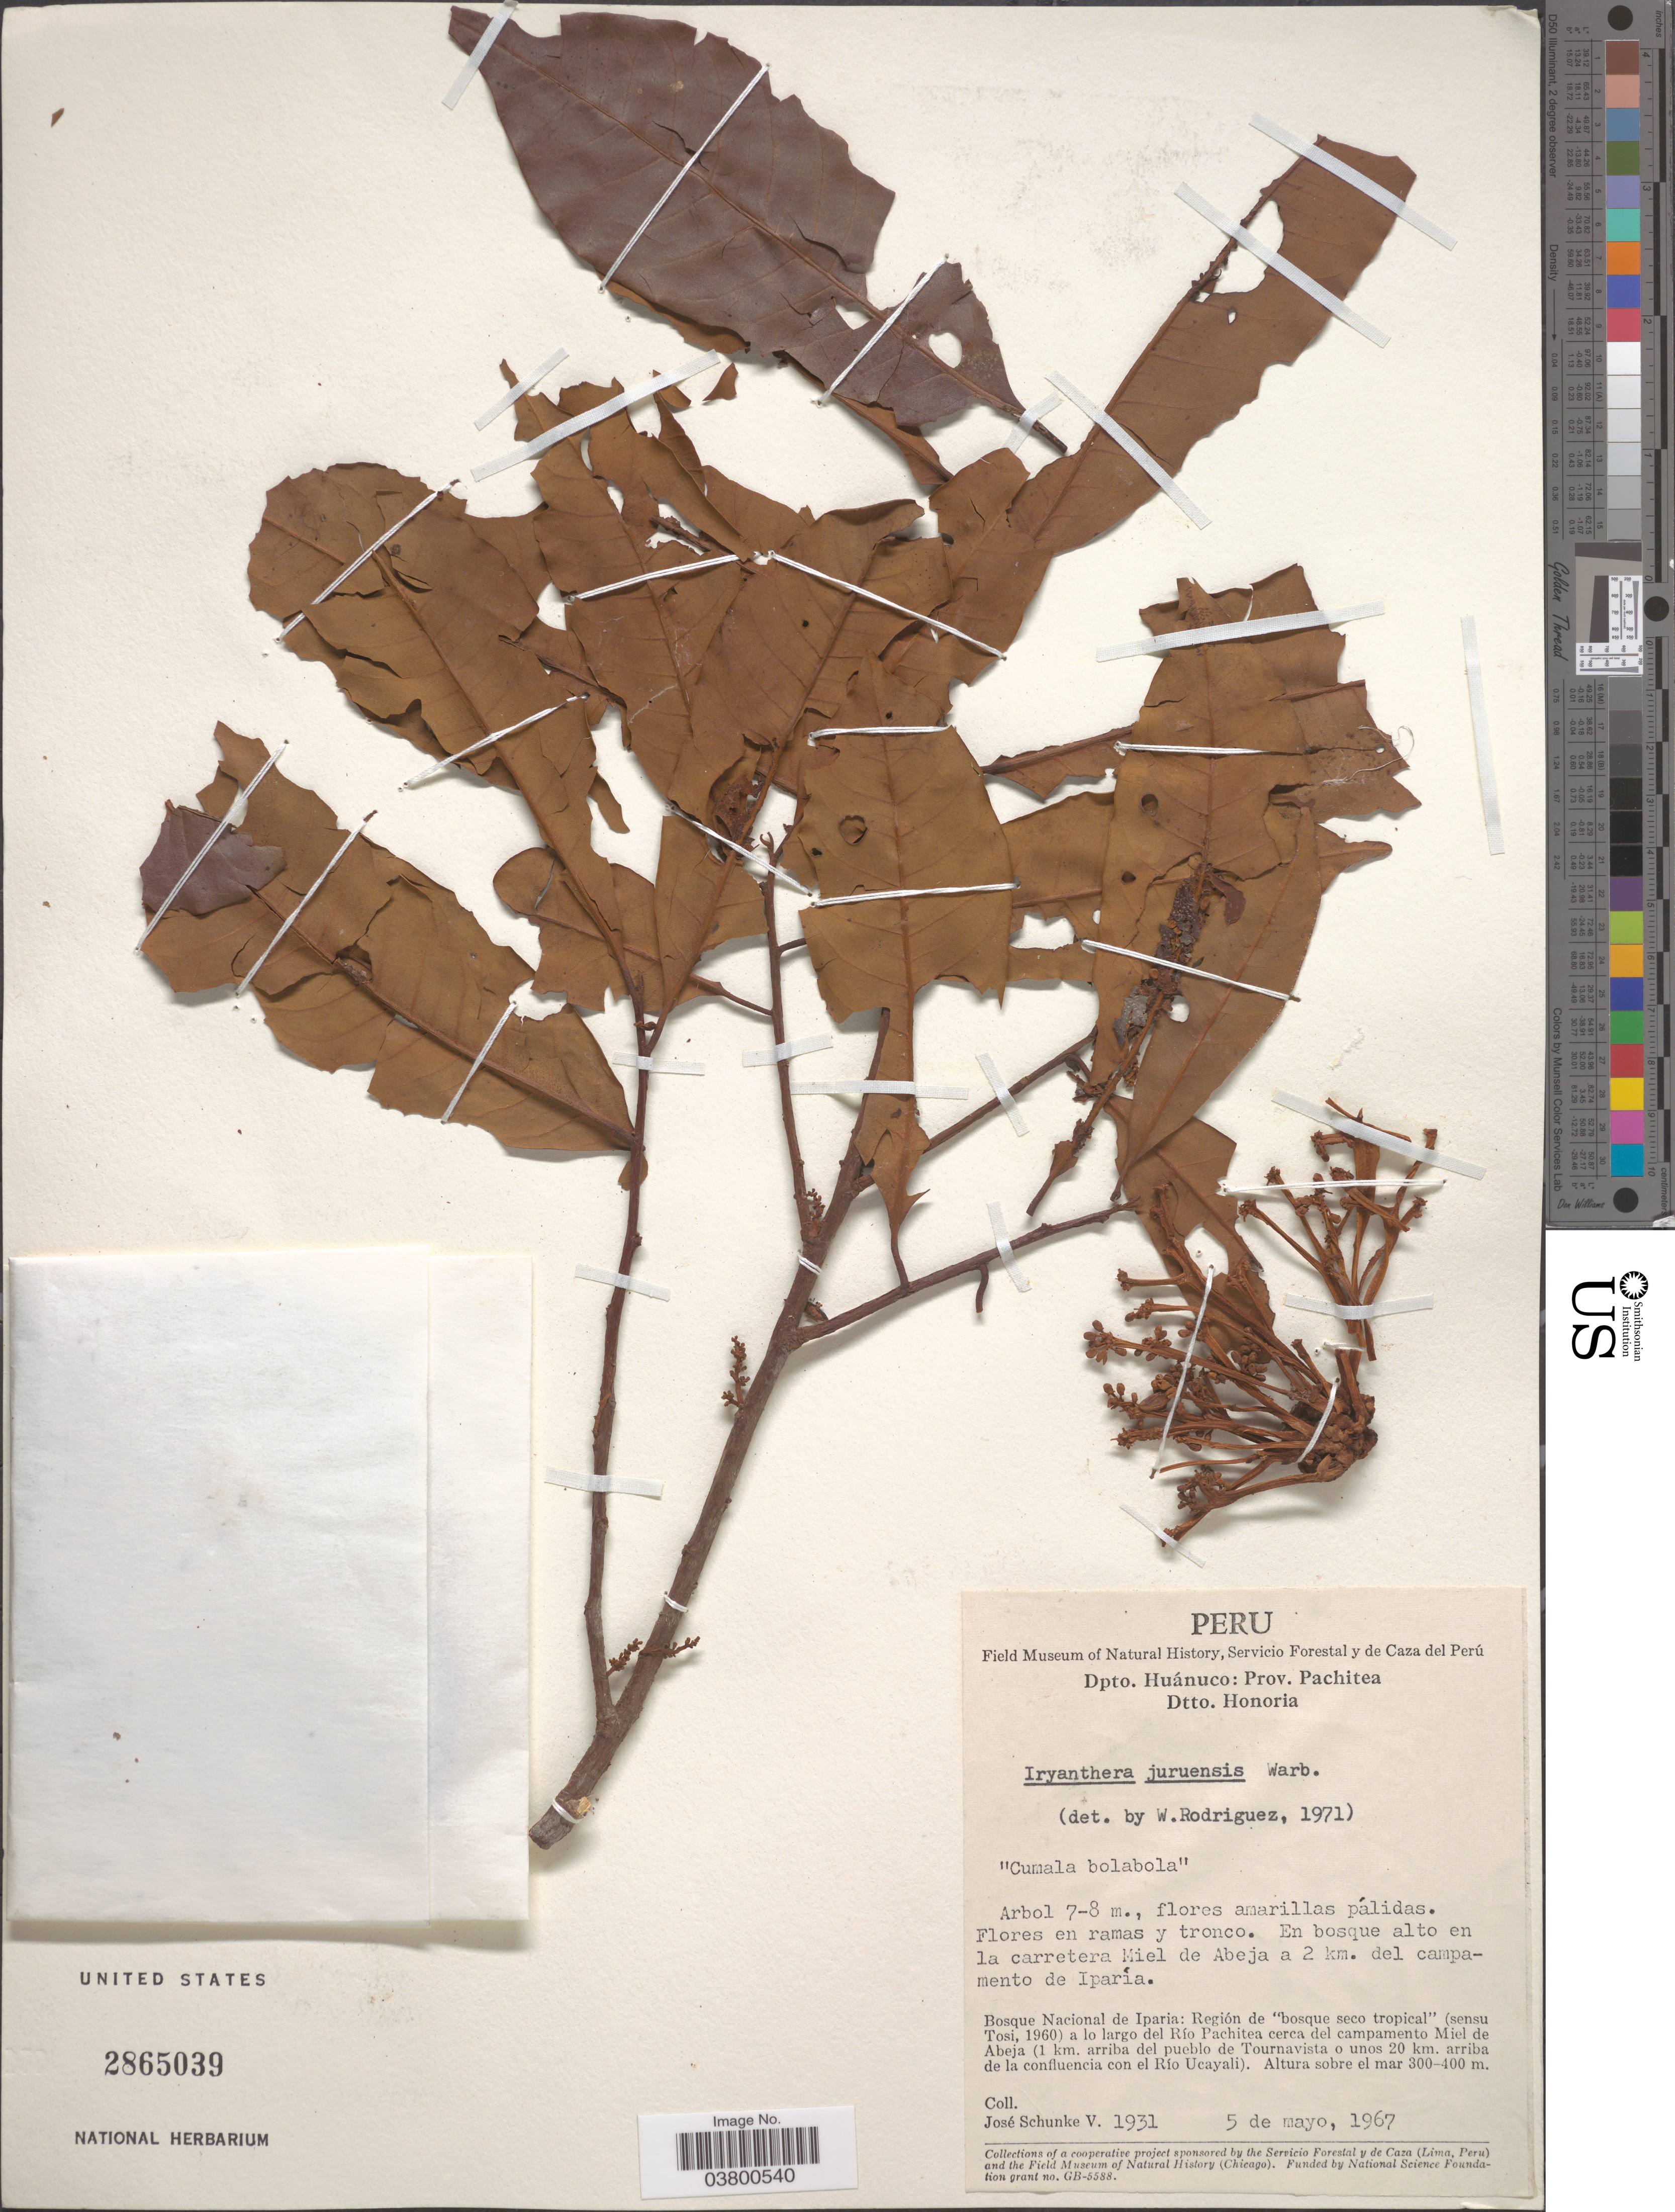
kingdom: Plantae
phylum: Tracheophyta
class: Magnoliopsida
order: Magnoliales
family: Myristicaceae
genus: Iryanthera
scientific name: Iryanthera juruensis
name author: Warb.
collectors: J. Schunke Vigo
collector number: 1931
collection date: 1967-05-05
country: Peru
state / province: Huánuco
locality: Dpto. Huánuco: Prov. Pachitea. Dtto. Honoria. En bosque alto en la carretera Miel de Abeja a 2 km. del campamento de Iparía. Bosque Nacional de Iparia: Región de "bosque seco tropical" (sensu Tosi, 1960) a lo largo del Río Pachitea cerca del campamento Miel de Abeja (1 km. arriba del pueblo de Tournavista o unos 20 km. arriba de la confluencia con el Río Ucayali).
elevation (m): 300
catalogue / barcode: US 2865039